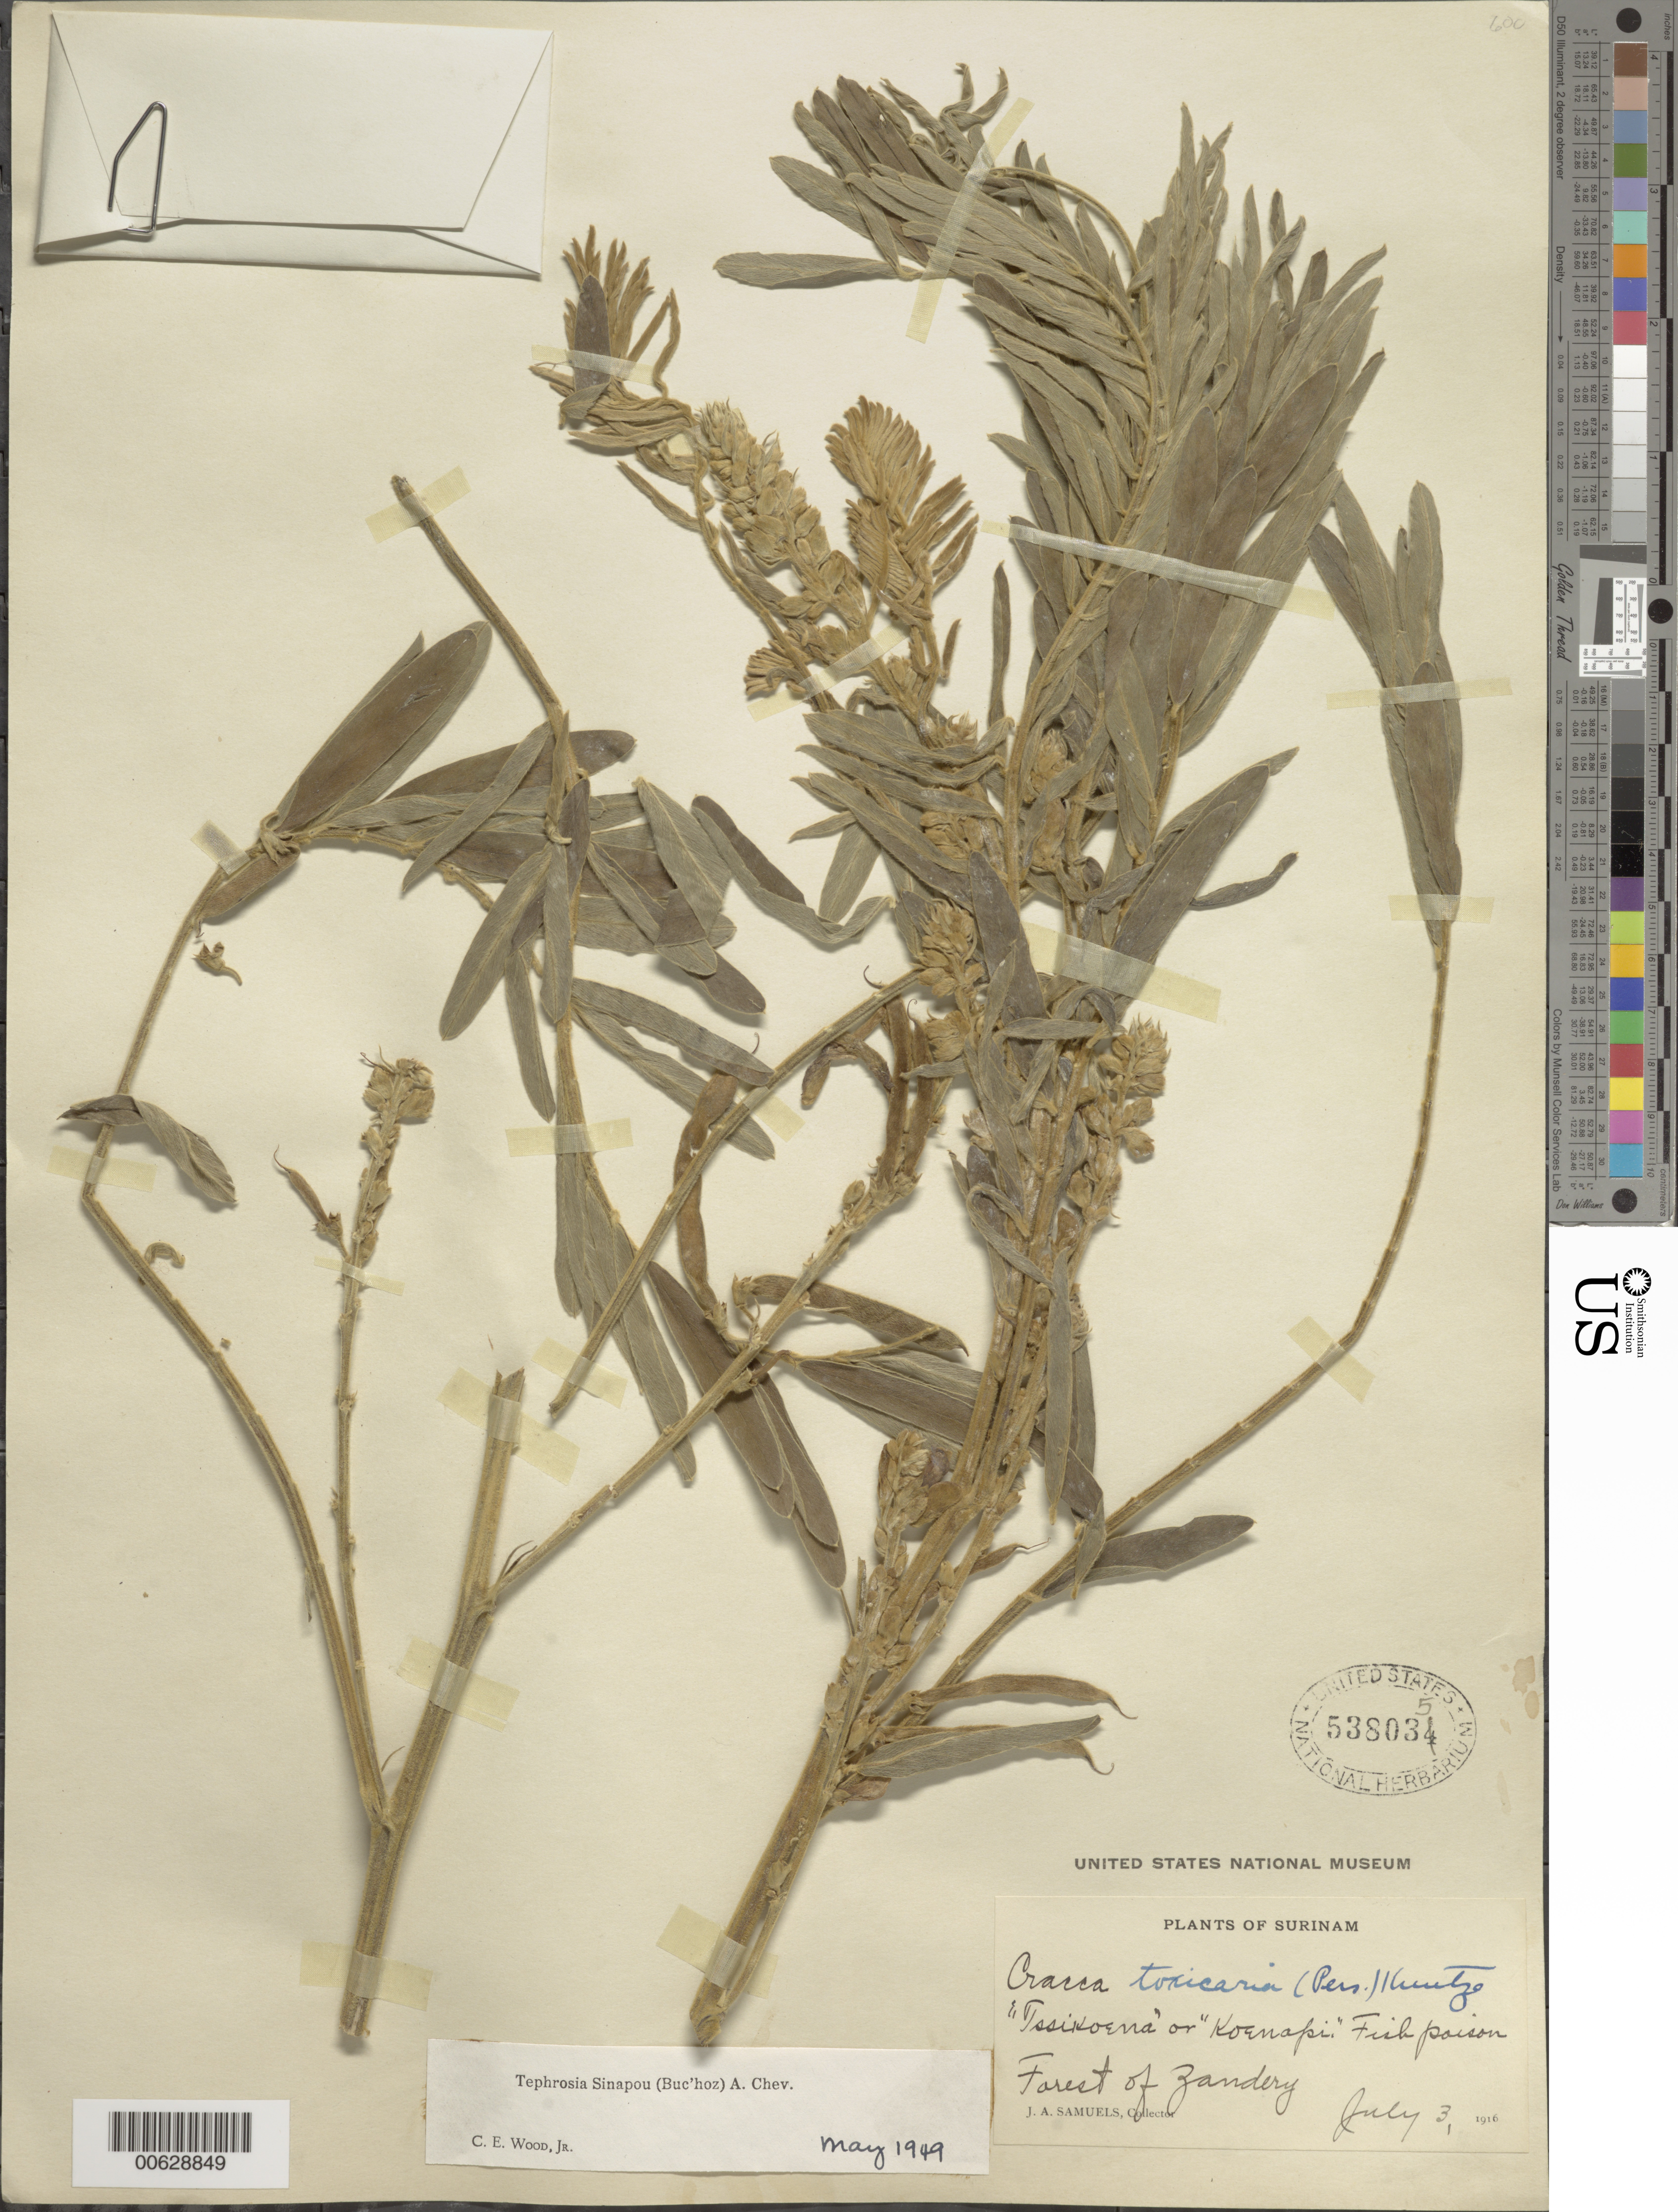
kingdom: Plantae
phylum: Tracheophyta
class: Magnoliopsida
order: Fabales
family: Fabaceae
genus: Tephrosia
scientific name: Tephrosia sinapou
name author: (Buc'hoz) A. Chev.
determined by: Wood, C. E., Jr.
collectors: J. A. Samuels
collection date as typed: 3-Jul-16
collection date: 1916-07-03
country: Suriname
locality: Forest of Zandery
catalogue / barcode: US 538035